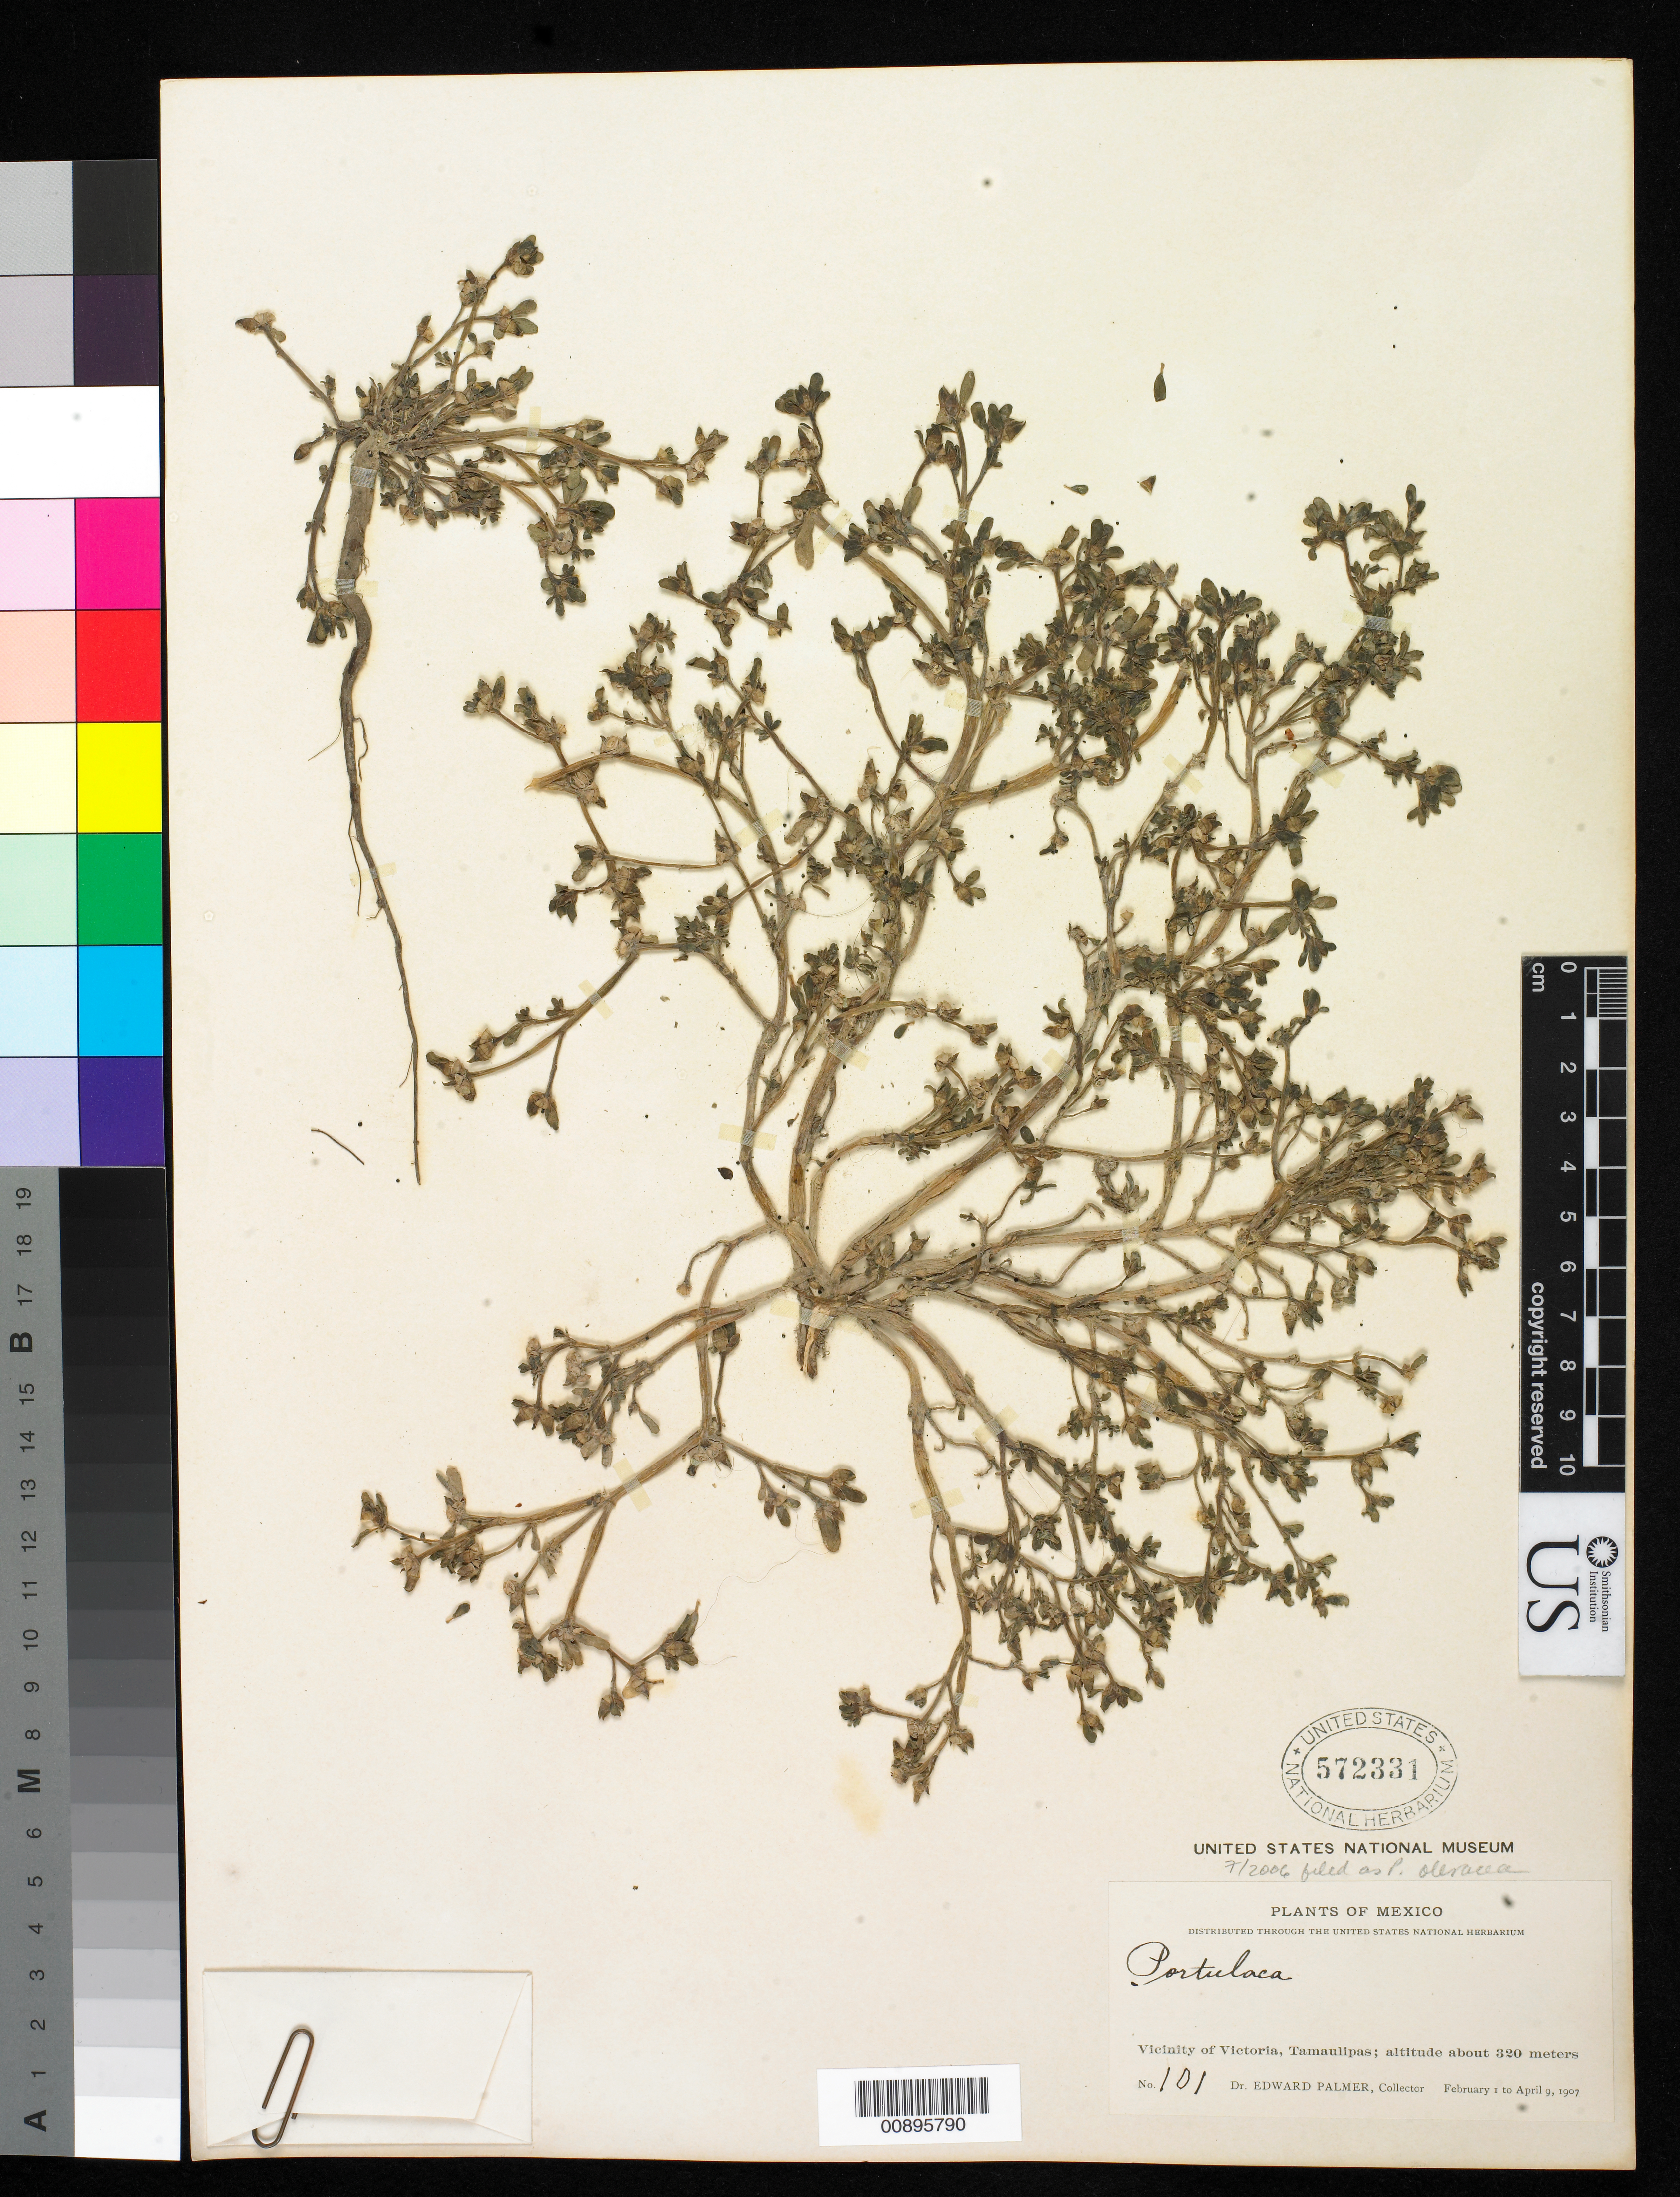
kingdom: Plantae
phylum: Tracheophyta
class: Magnoliopsida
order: Caryophyllales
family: Portulacaceae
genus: Portulaca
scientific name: Portulaca oleracea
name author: L.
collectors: E. Palmer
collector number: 101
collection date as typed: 01 Feb 1907 to 09 Apr 1907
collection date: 1907-02-01/1907-04-09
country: Mexico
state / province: Tamaulipas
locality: Vicinity of Victoria.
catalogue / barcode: US 572331